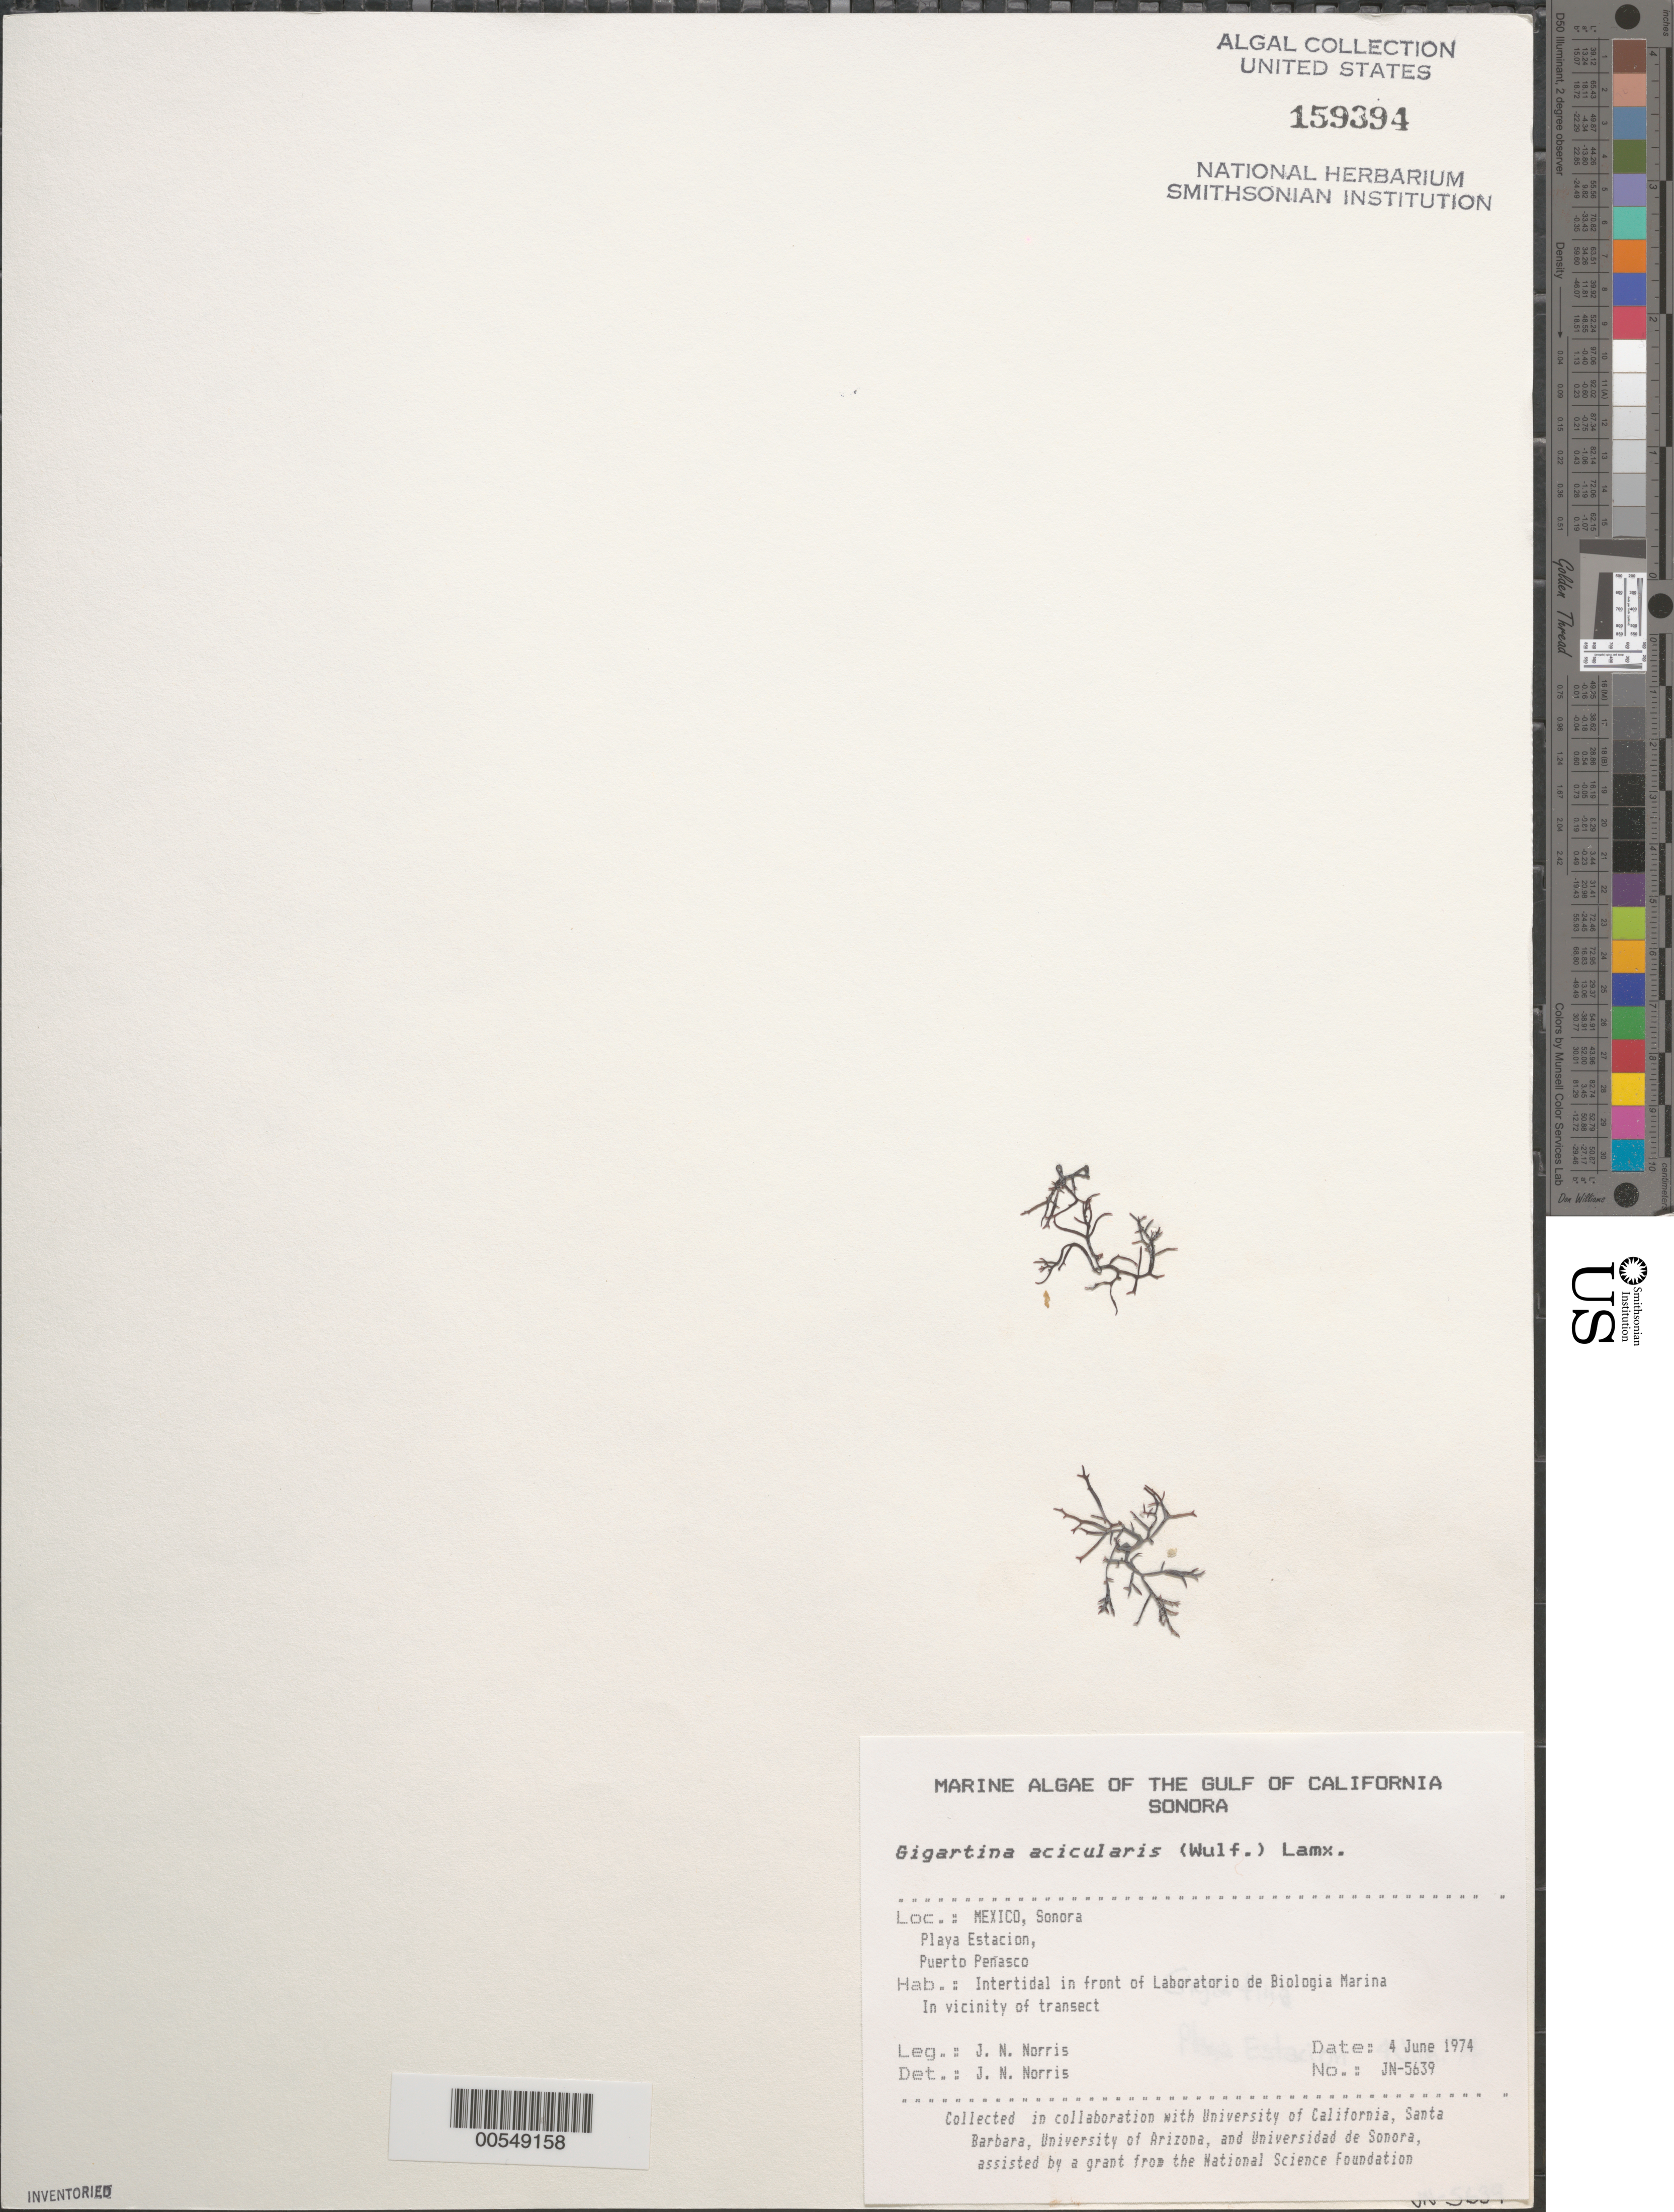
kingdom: Plantae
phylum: Rhodophyta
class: Florideophyceae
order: Gigartinales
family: Gigartinaceae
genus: Chondracanthus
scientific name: Chondracanthus acicularis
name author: (Roth) Fredericq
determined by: Algae name updating Project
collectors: J. N. Norris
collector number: JN-5639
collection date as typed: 04 Jun 1974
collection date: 1974-06-04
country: Mexico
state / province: Sonora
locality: Playa Estacion, Puerto Penasco, Laboratorio de Biologia Marina shore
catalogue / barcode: US 159394